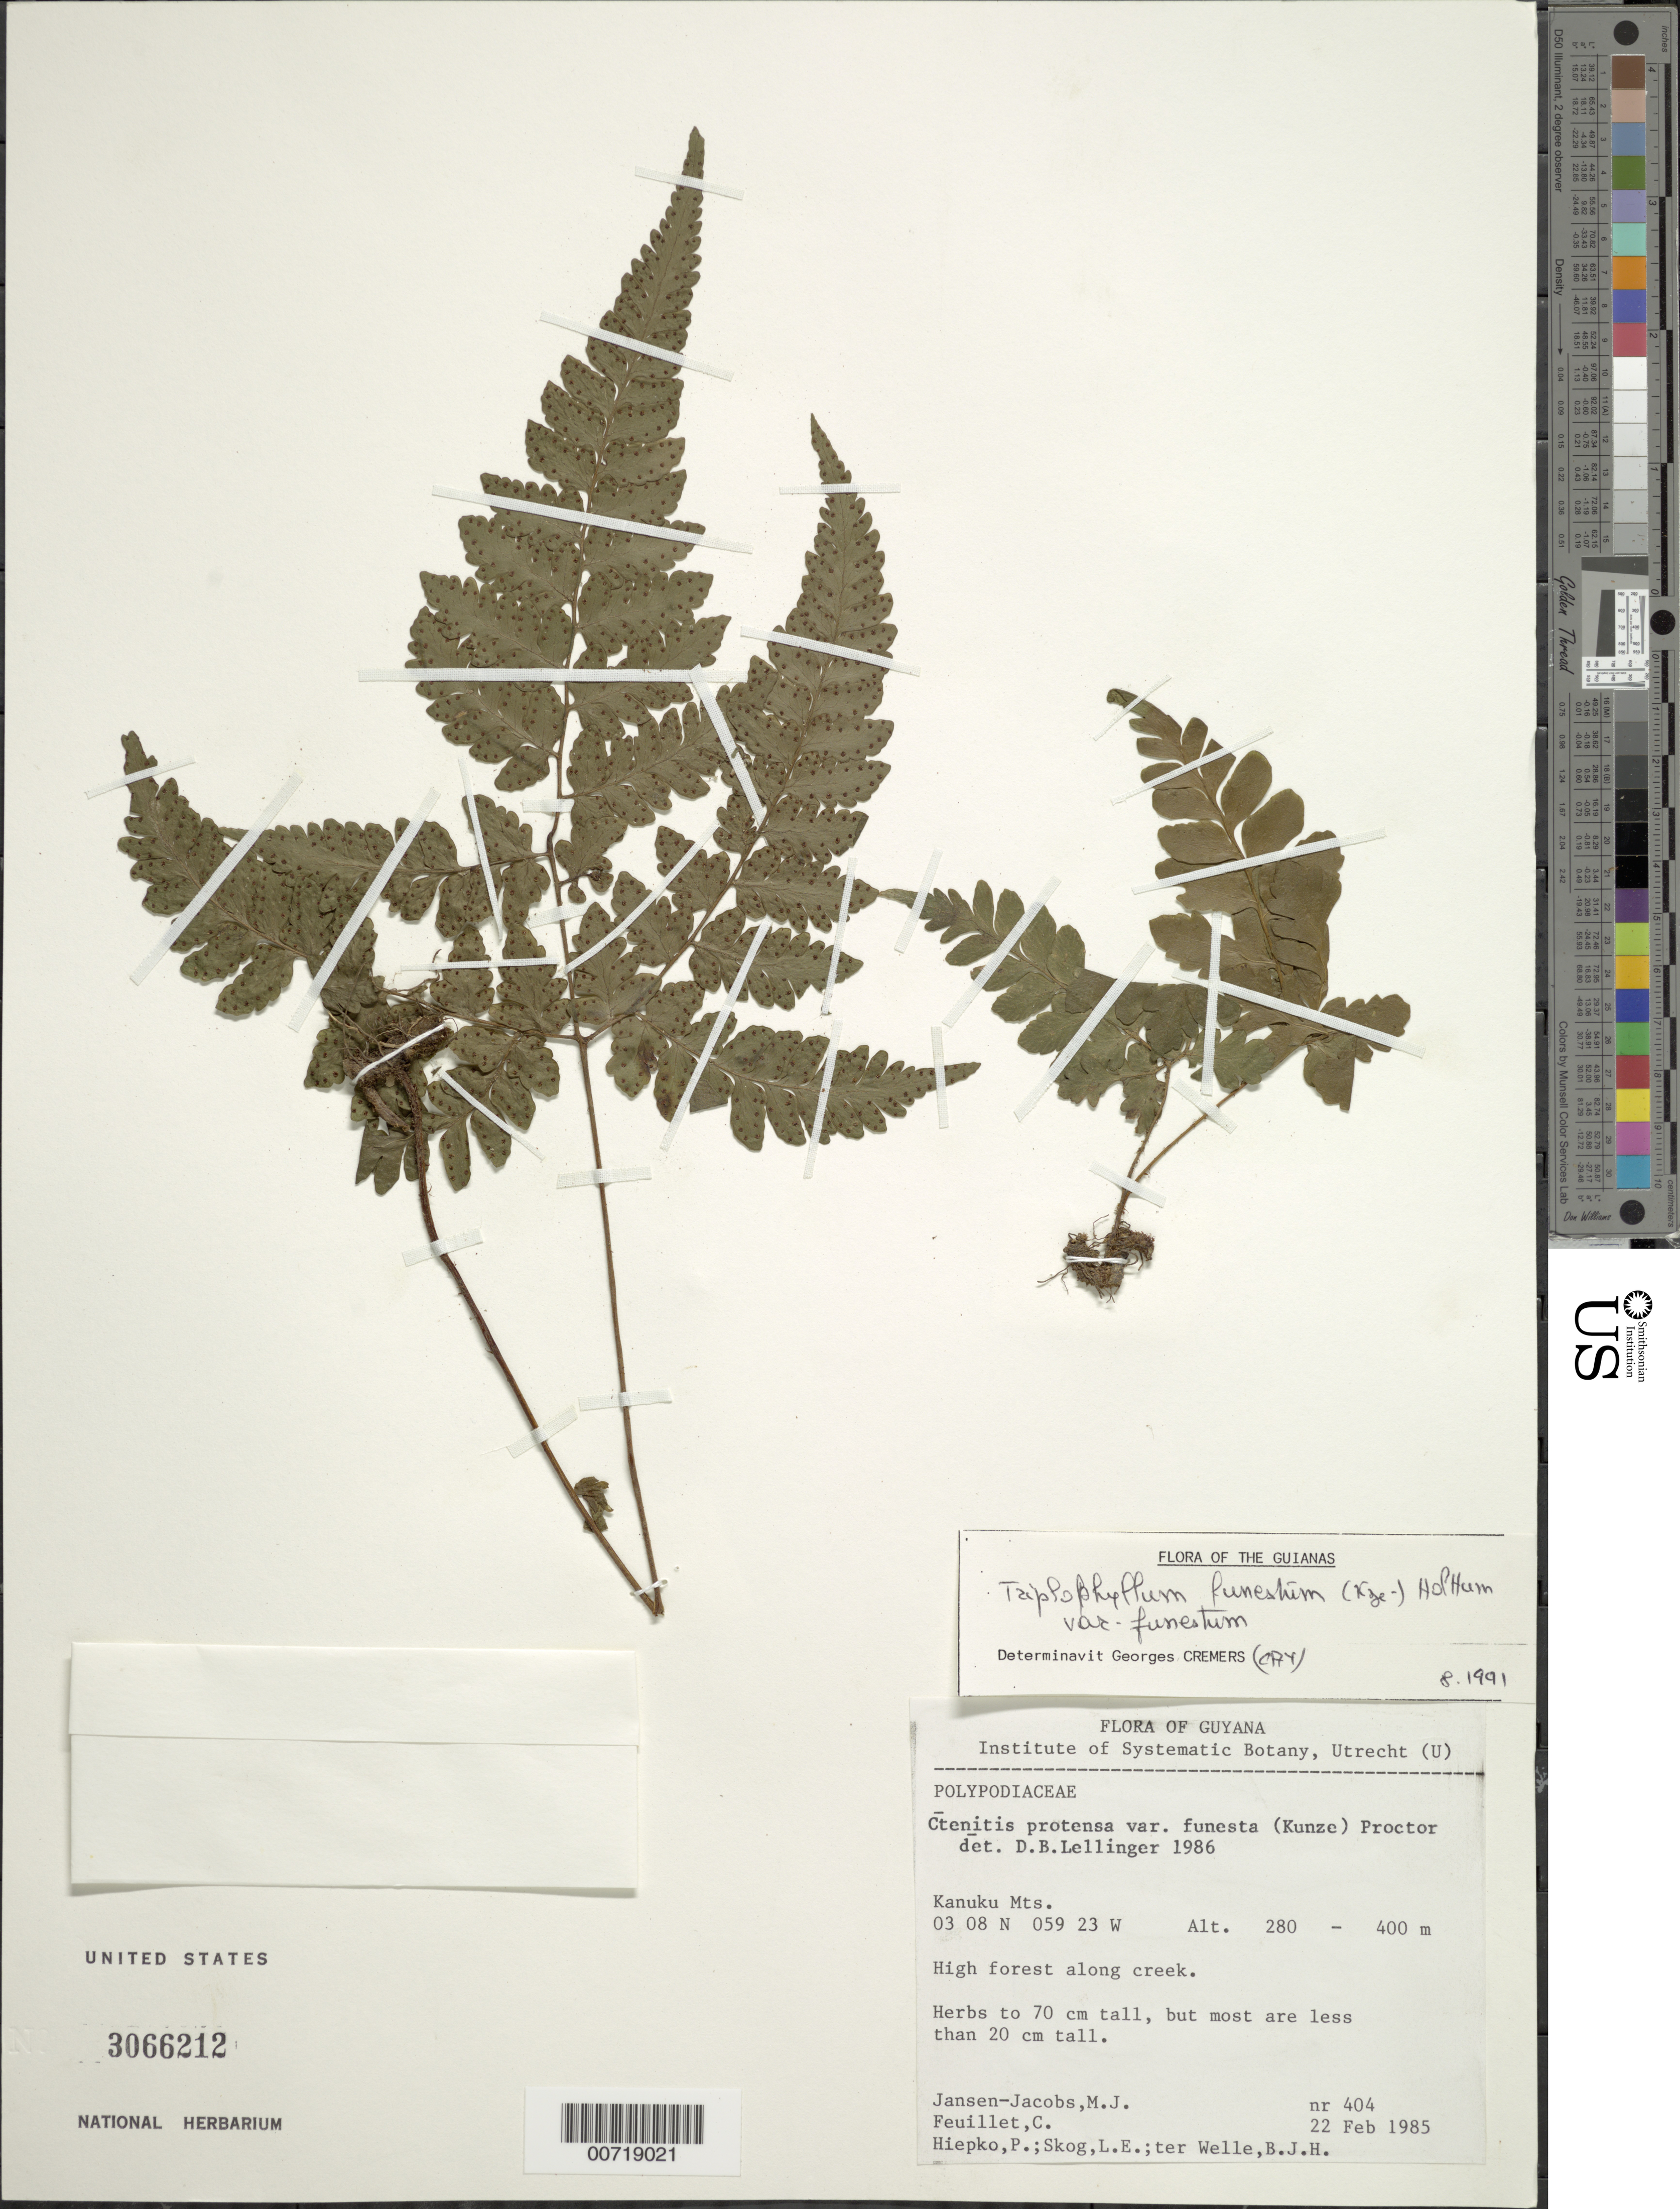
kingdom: Plantae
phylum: Tracheophyta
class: Polypodiopsida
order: Polypodiales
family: Tectariaceae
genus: Triplophyllum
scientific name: Triplophyllum funestum var. funestum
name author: (Kunze) Holttum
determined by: Cremers, Georges A.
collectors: M. J. Jansen-Jacobs, C. Feuillet, P. H. Hiepko, L. E. Skog & B. Welle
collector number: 404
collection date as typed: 22-Feb-85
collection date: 1985-02-22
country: Guyana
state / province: U. Takutu-U. Essequibo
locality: Kanuku Mts.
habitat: High forest along creek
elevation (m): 280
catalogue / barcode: US 3066212